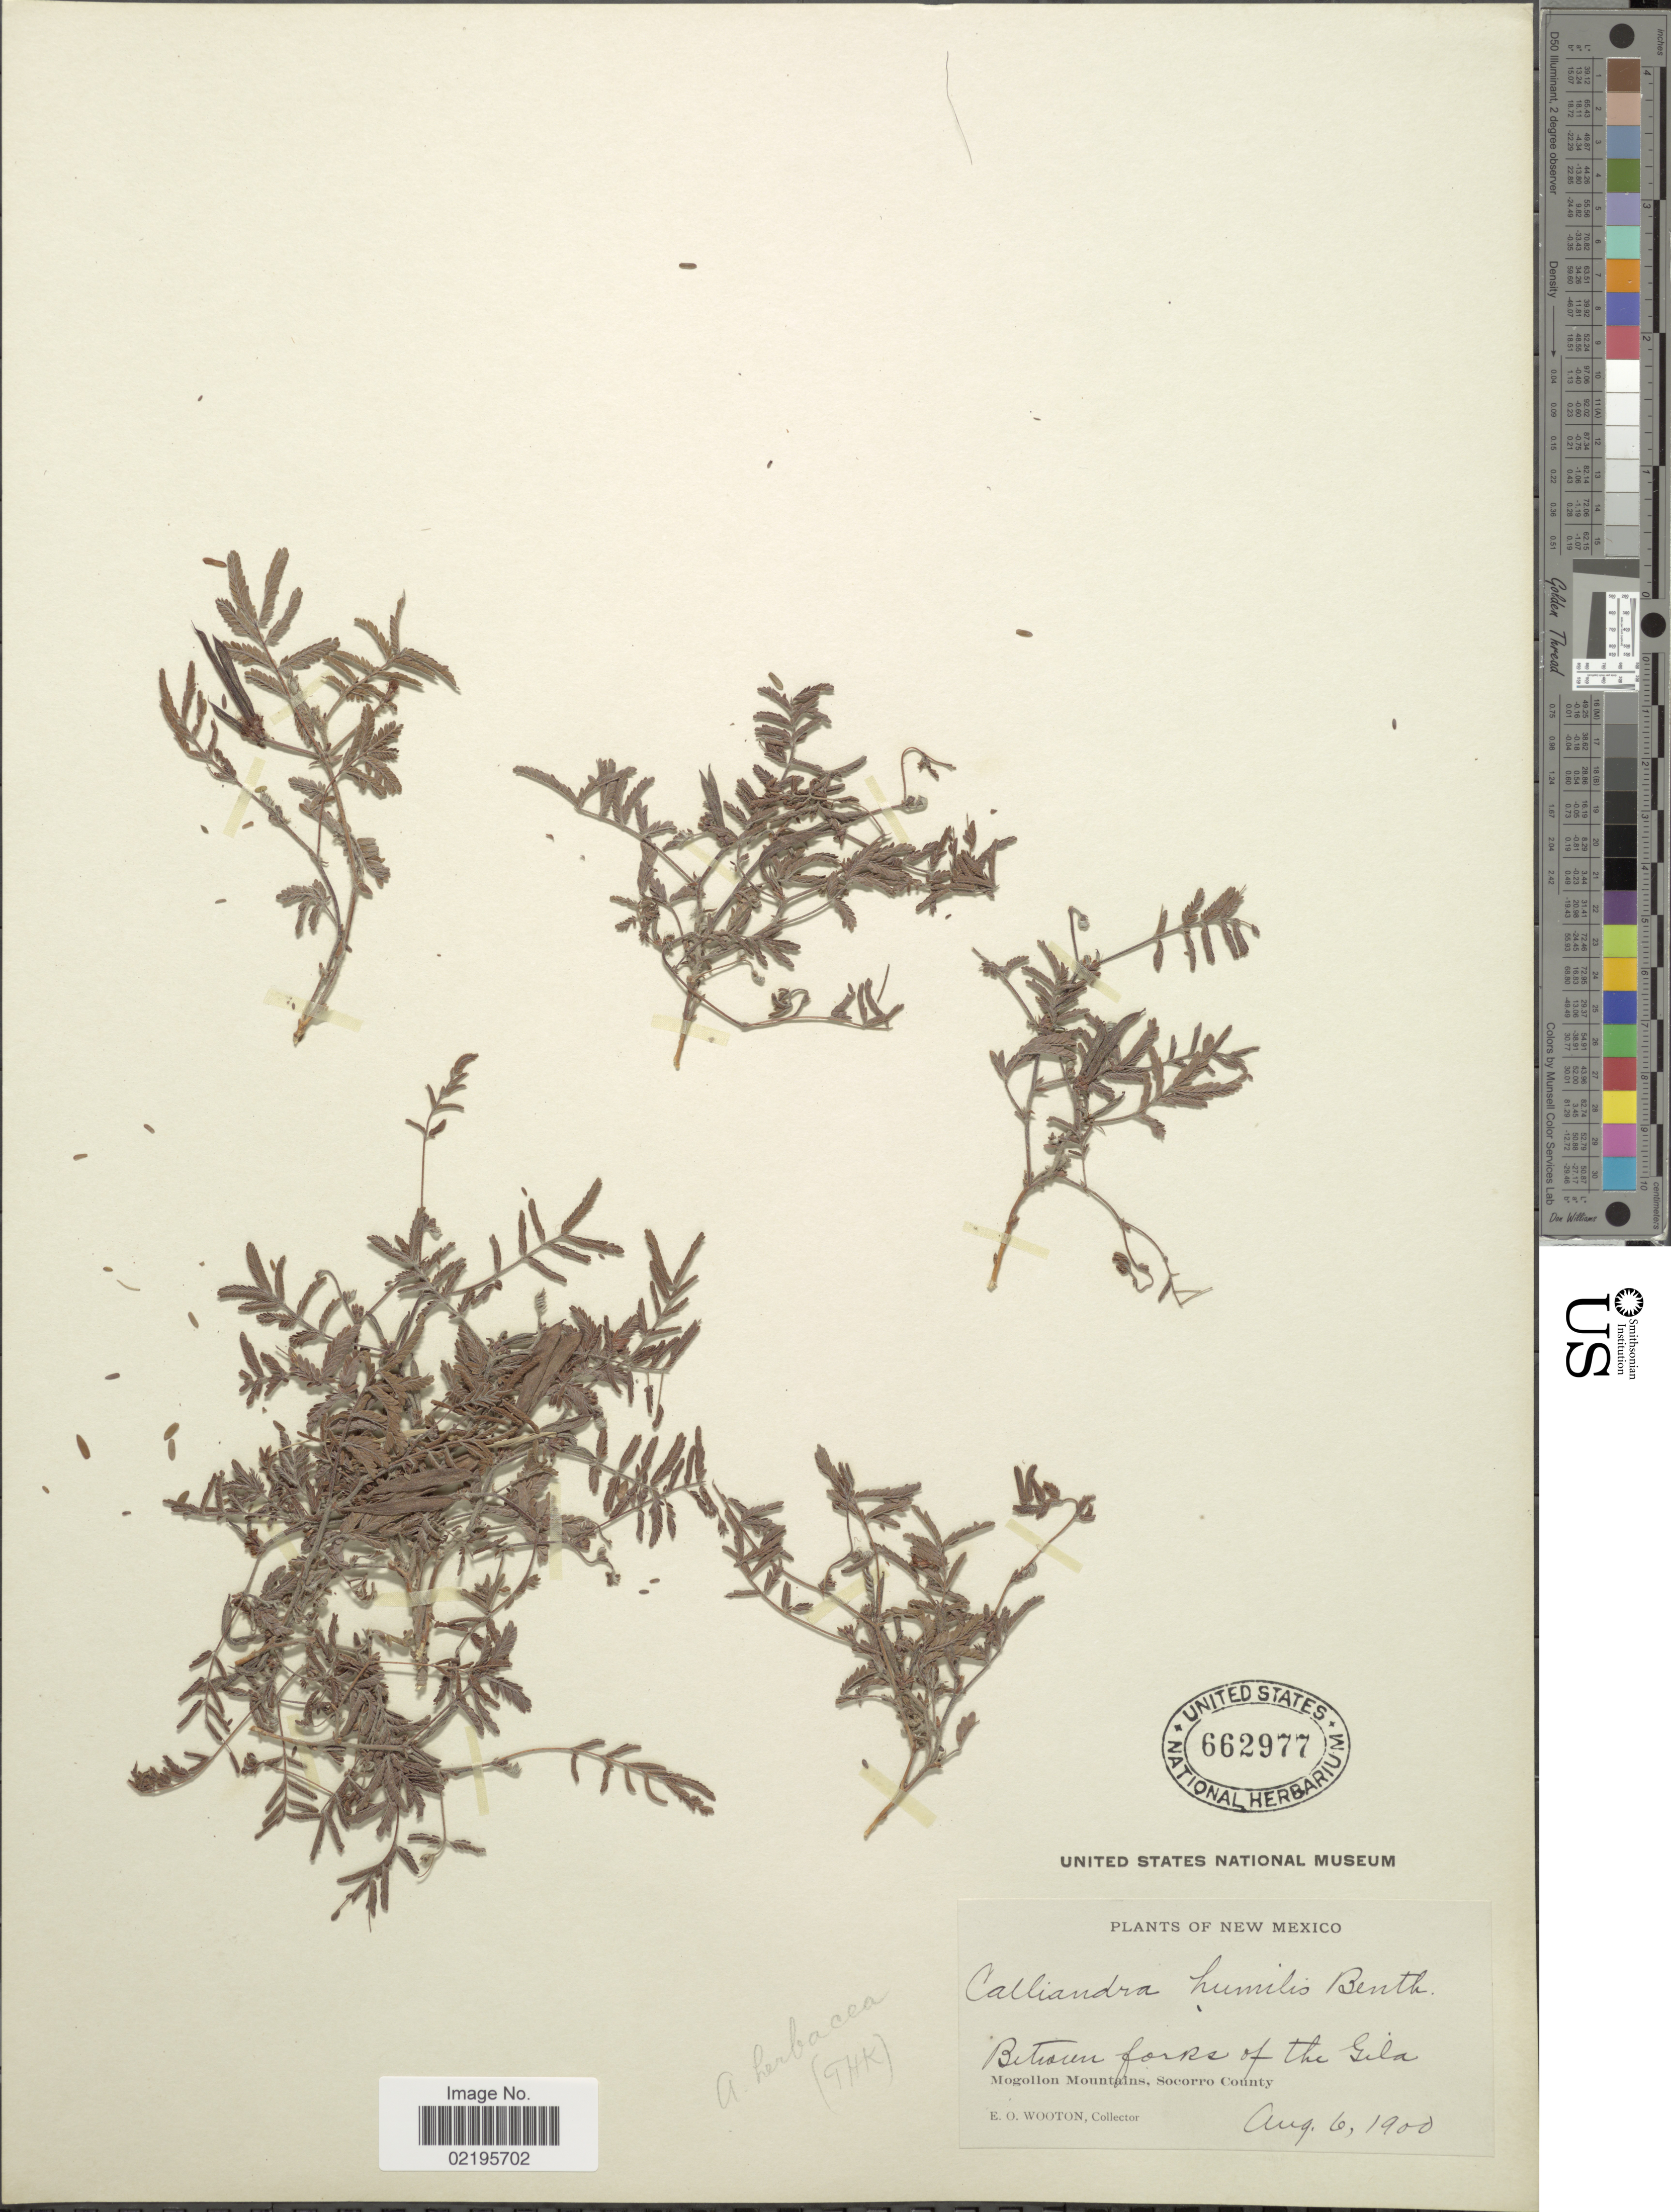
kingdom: Plantae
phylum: Tracheophyta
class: Magnoliopsida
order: Fabales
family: Fabaceae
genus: Calliandra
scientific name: Calliandra humilis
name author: Benth.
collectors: E. O. Wooton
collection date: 1900-08-06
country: United States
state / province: New Mexico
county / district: Socorro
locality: Bitoun forks of the Gila, Mogollon Mountains, Socorro County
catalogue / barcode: US 662977